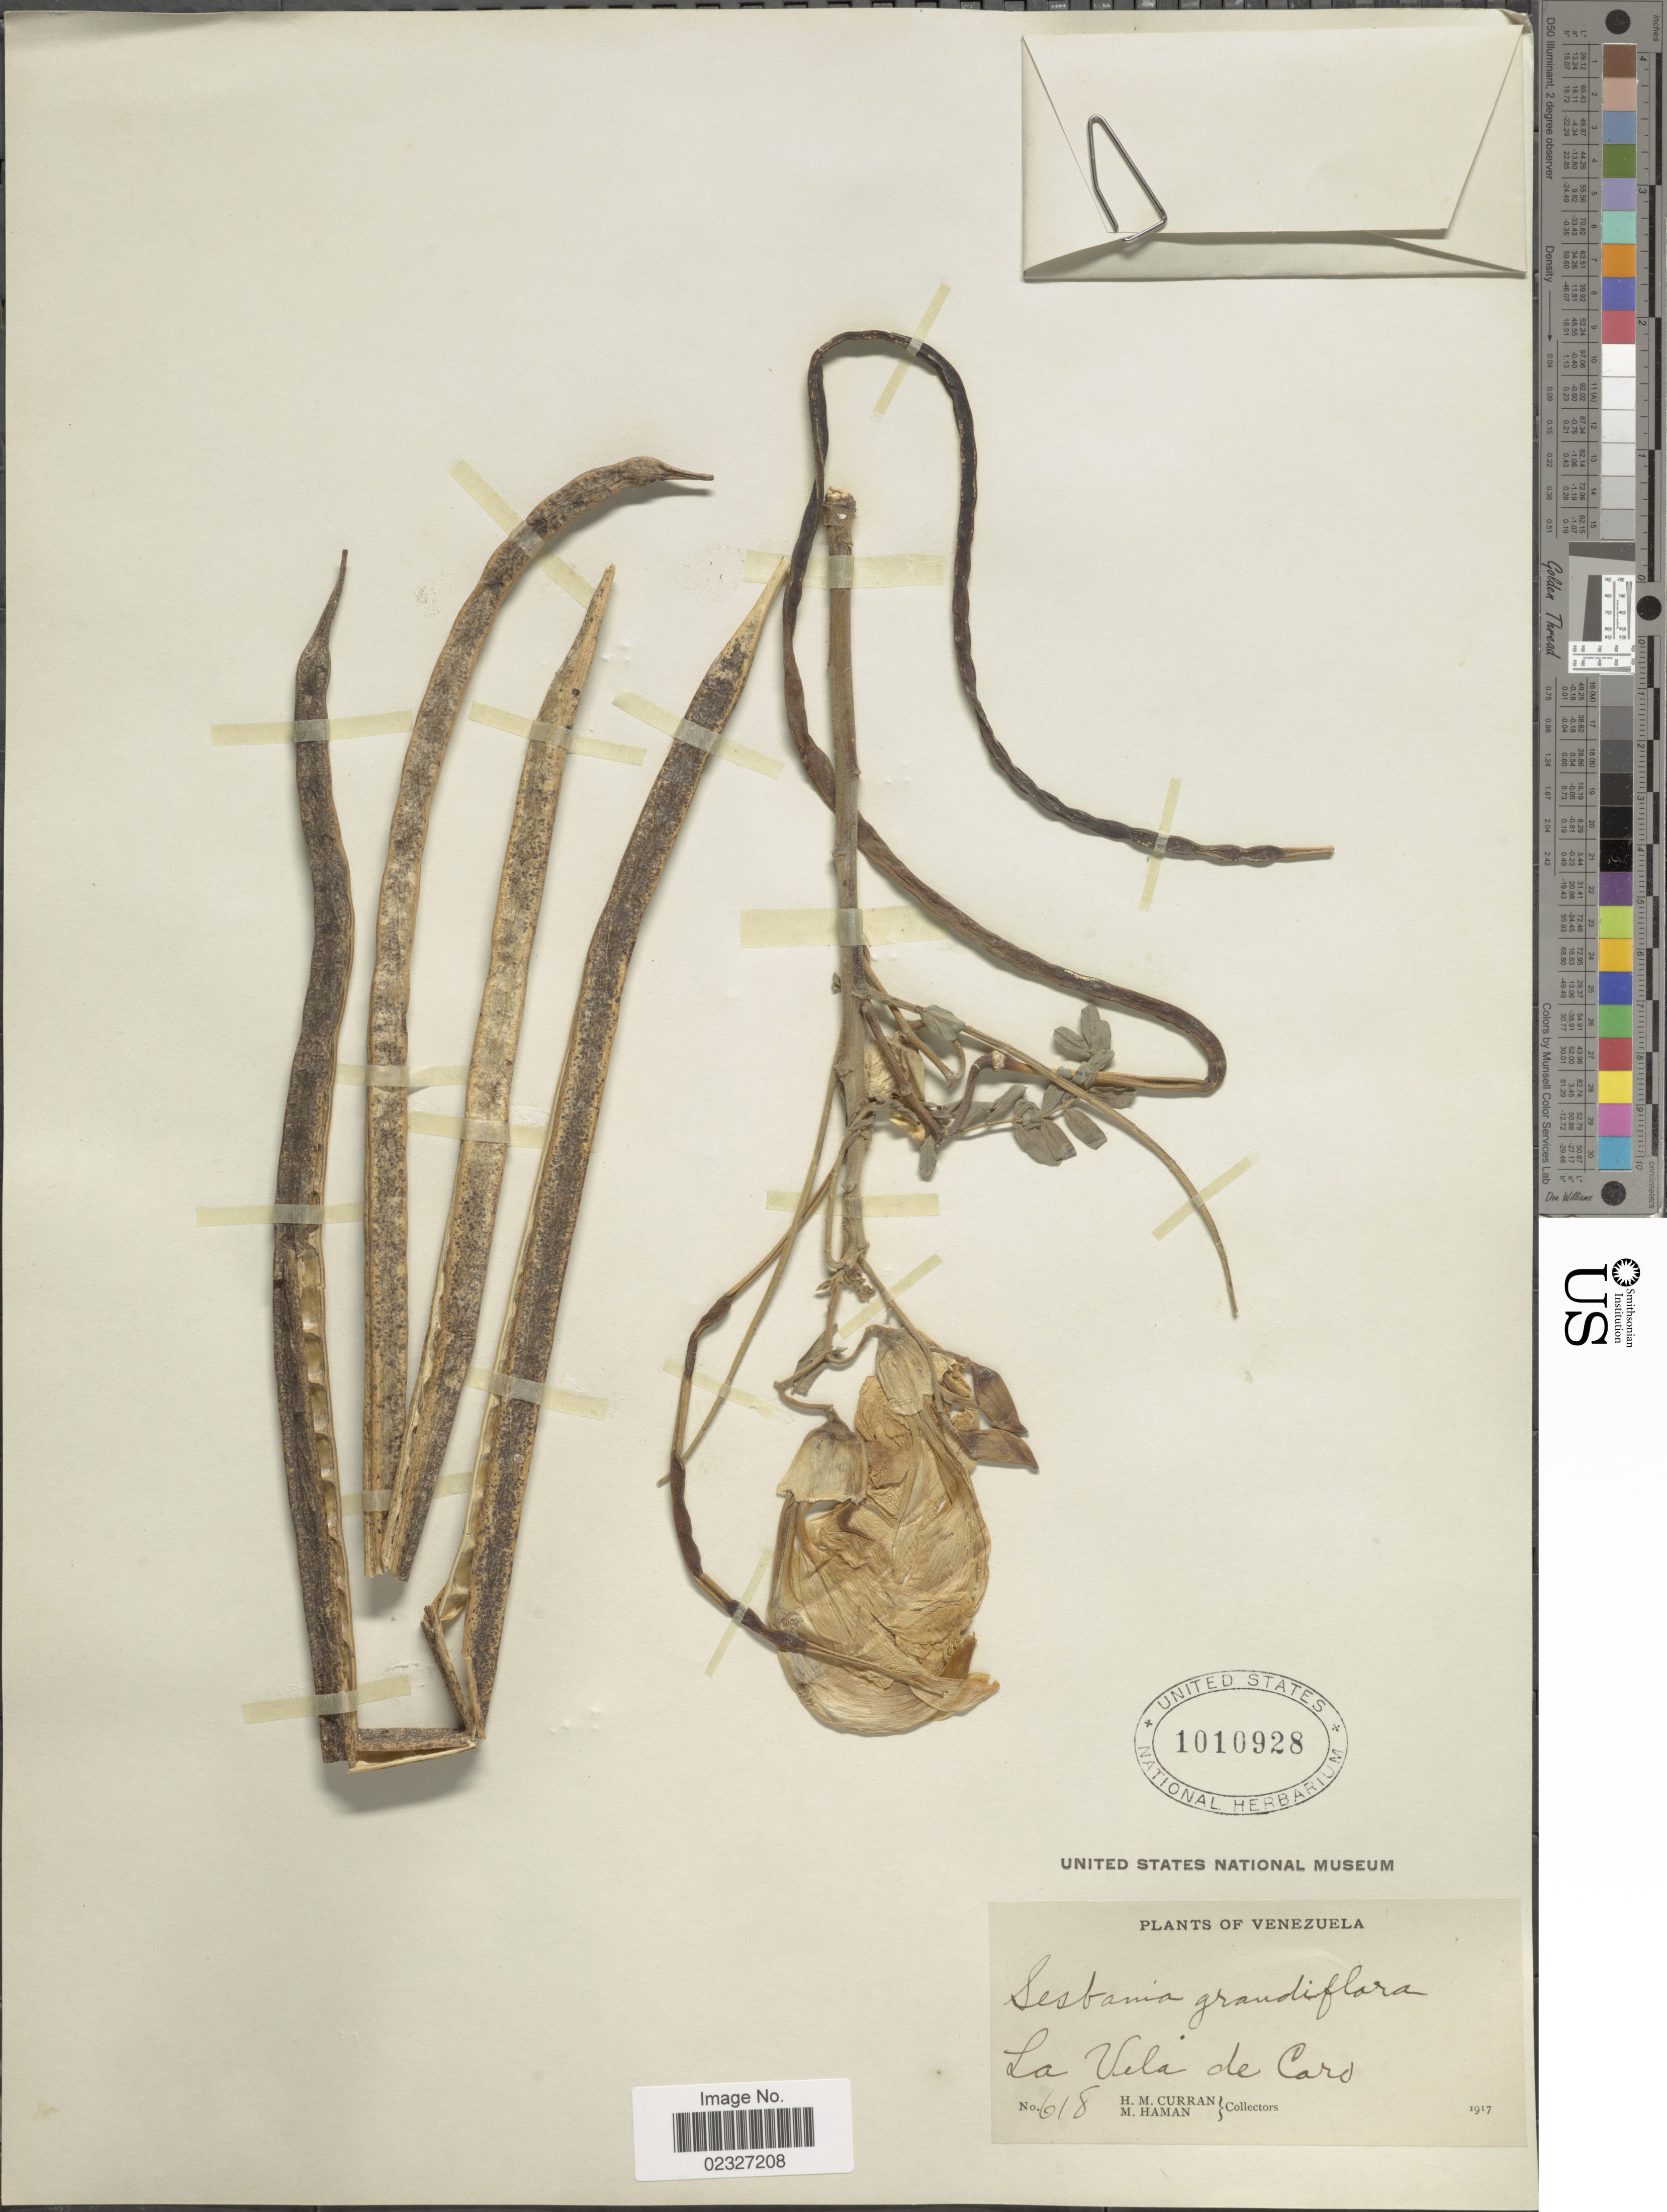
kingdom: Plantae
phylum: Tracheophyta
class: Magnoliopsida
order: Fabales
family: Fabaceae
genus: Sesbania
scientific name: Sesbania grandiflora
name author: (L.) Poir.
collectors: H. M. Curran & M. Haman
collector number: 618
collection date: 1917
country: Venezuela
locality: La Vela de Caro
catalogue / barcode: US 1010928